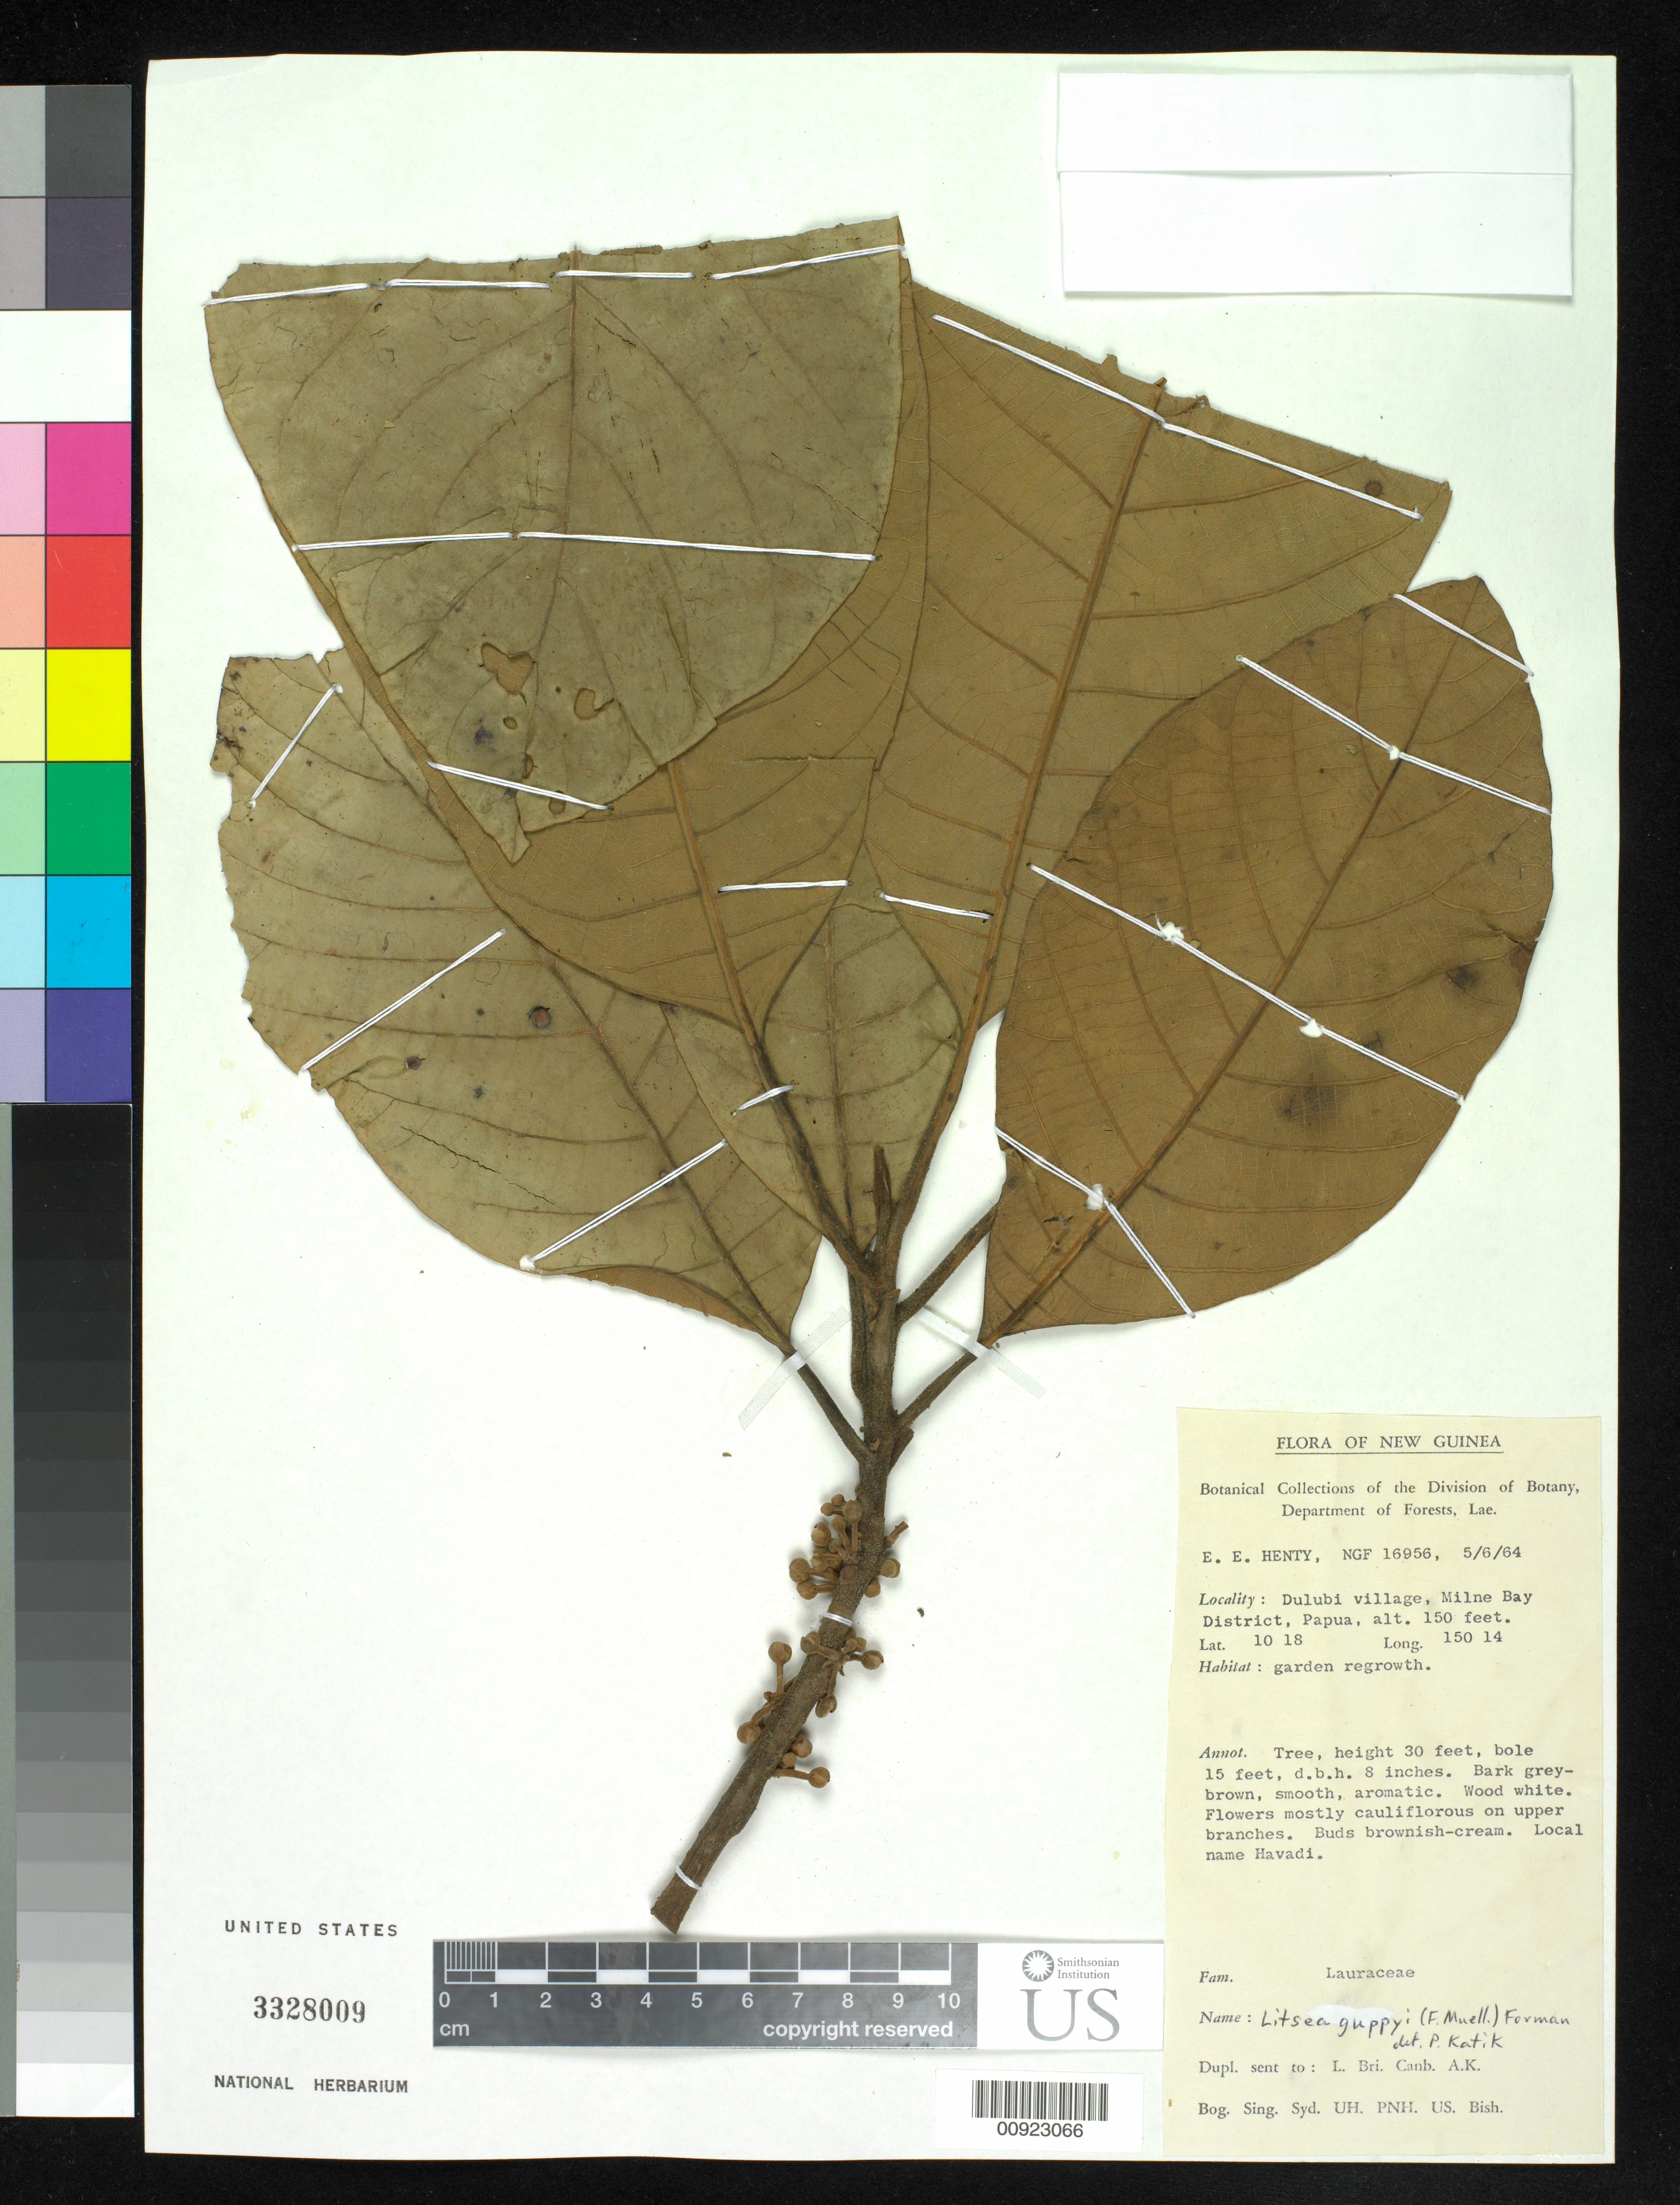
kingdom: Plantae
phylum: Tracheophyta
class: Magnoliopsida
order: Laurales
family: Lauraceae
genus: Litsea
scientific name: Litsea guppyi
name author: (F. Muell.) F. Muell. ex Forman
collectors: E. Henty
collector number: NGF 16956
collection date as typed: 05 Jun 1964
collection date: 1964-06-05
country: Papua New Guinea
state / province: Milne Bay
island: New Guinea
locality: Dulubi village, Milne Bay; District, Papua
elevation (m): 46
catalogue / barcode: US 3328009